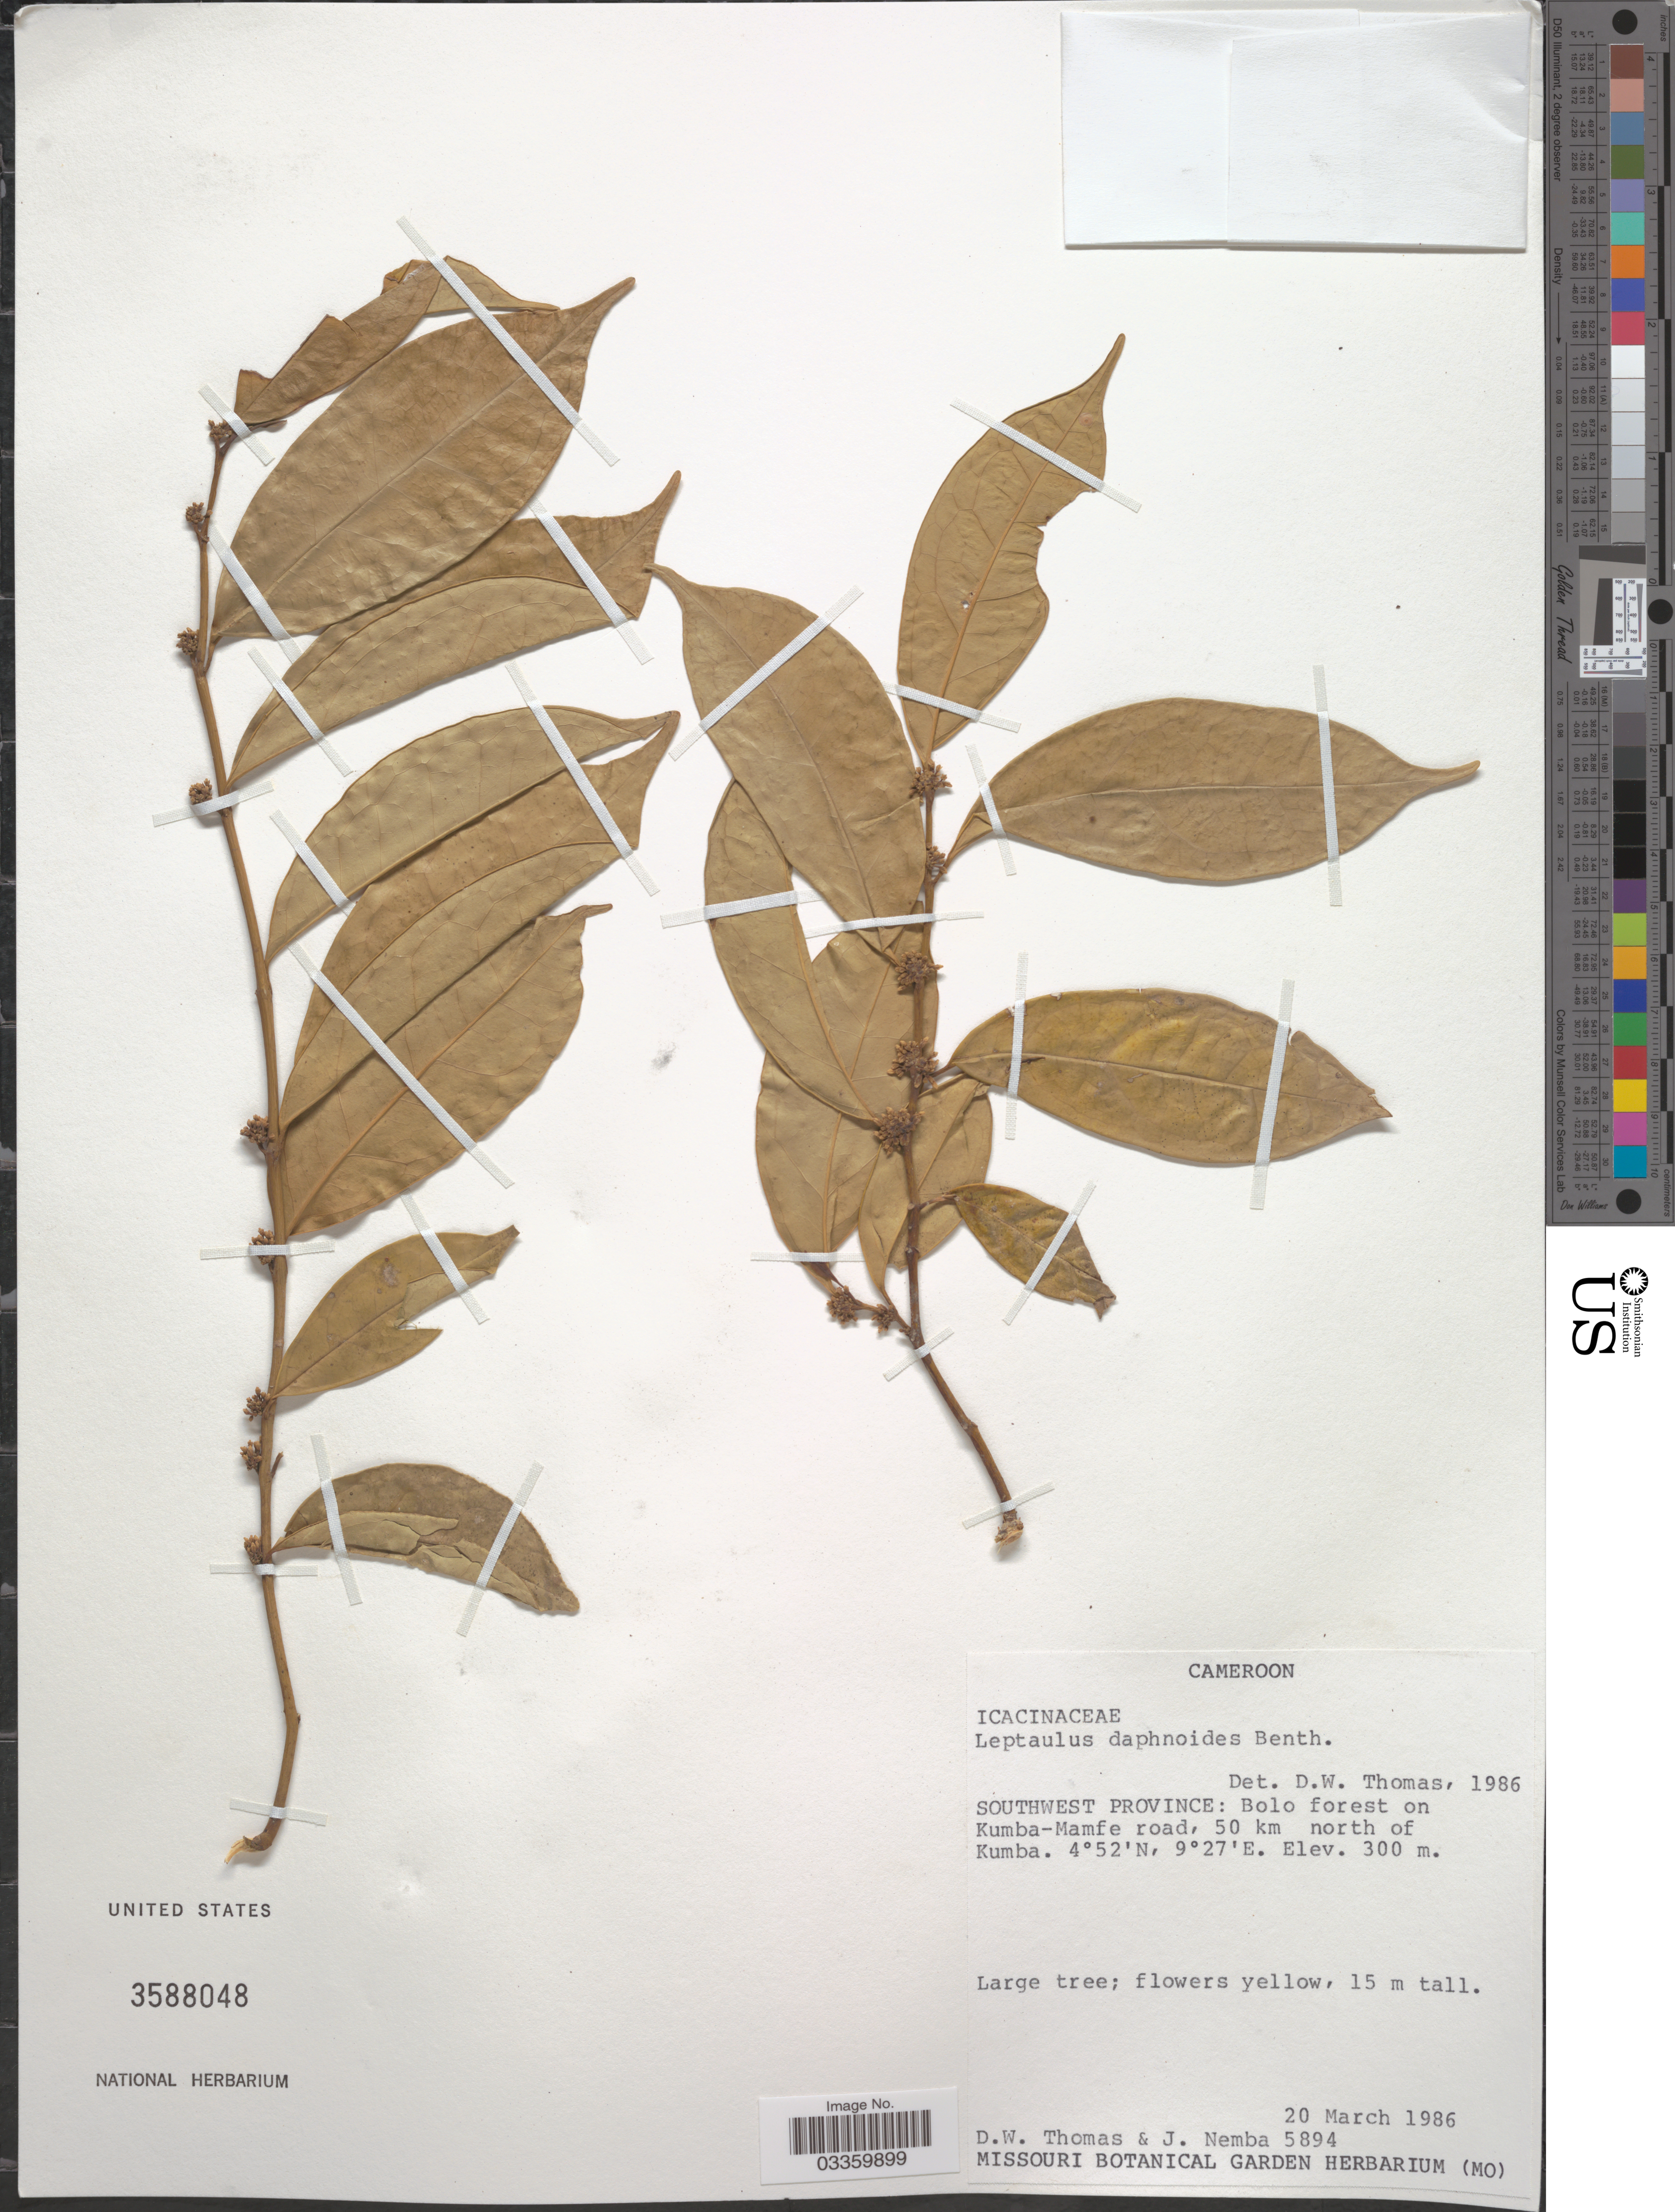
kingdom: Plantae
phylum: Tracheophyta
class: Magnoliopsida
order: Cardiopteridales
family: Cardiopteridaceae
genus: Leptaulus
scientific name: Leptaulus daphnoides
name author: Benth.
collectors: D. W. Thomas & J. Nemba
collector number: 5894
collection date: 1986-03-20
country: Cameroon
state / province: Sud-Ouest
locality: Southwest Province: Bolo forest on Kumba-mamfe road, 50 km north of Kumba.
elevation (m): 300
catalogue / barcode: US 3588048